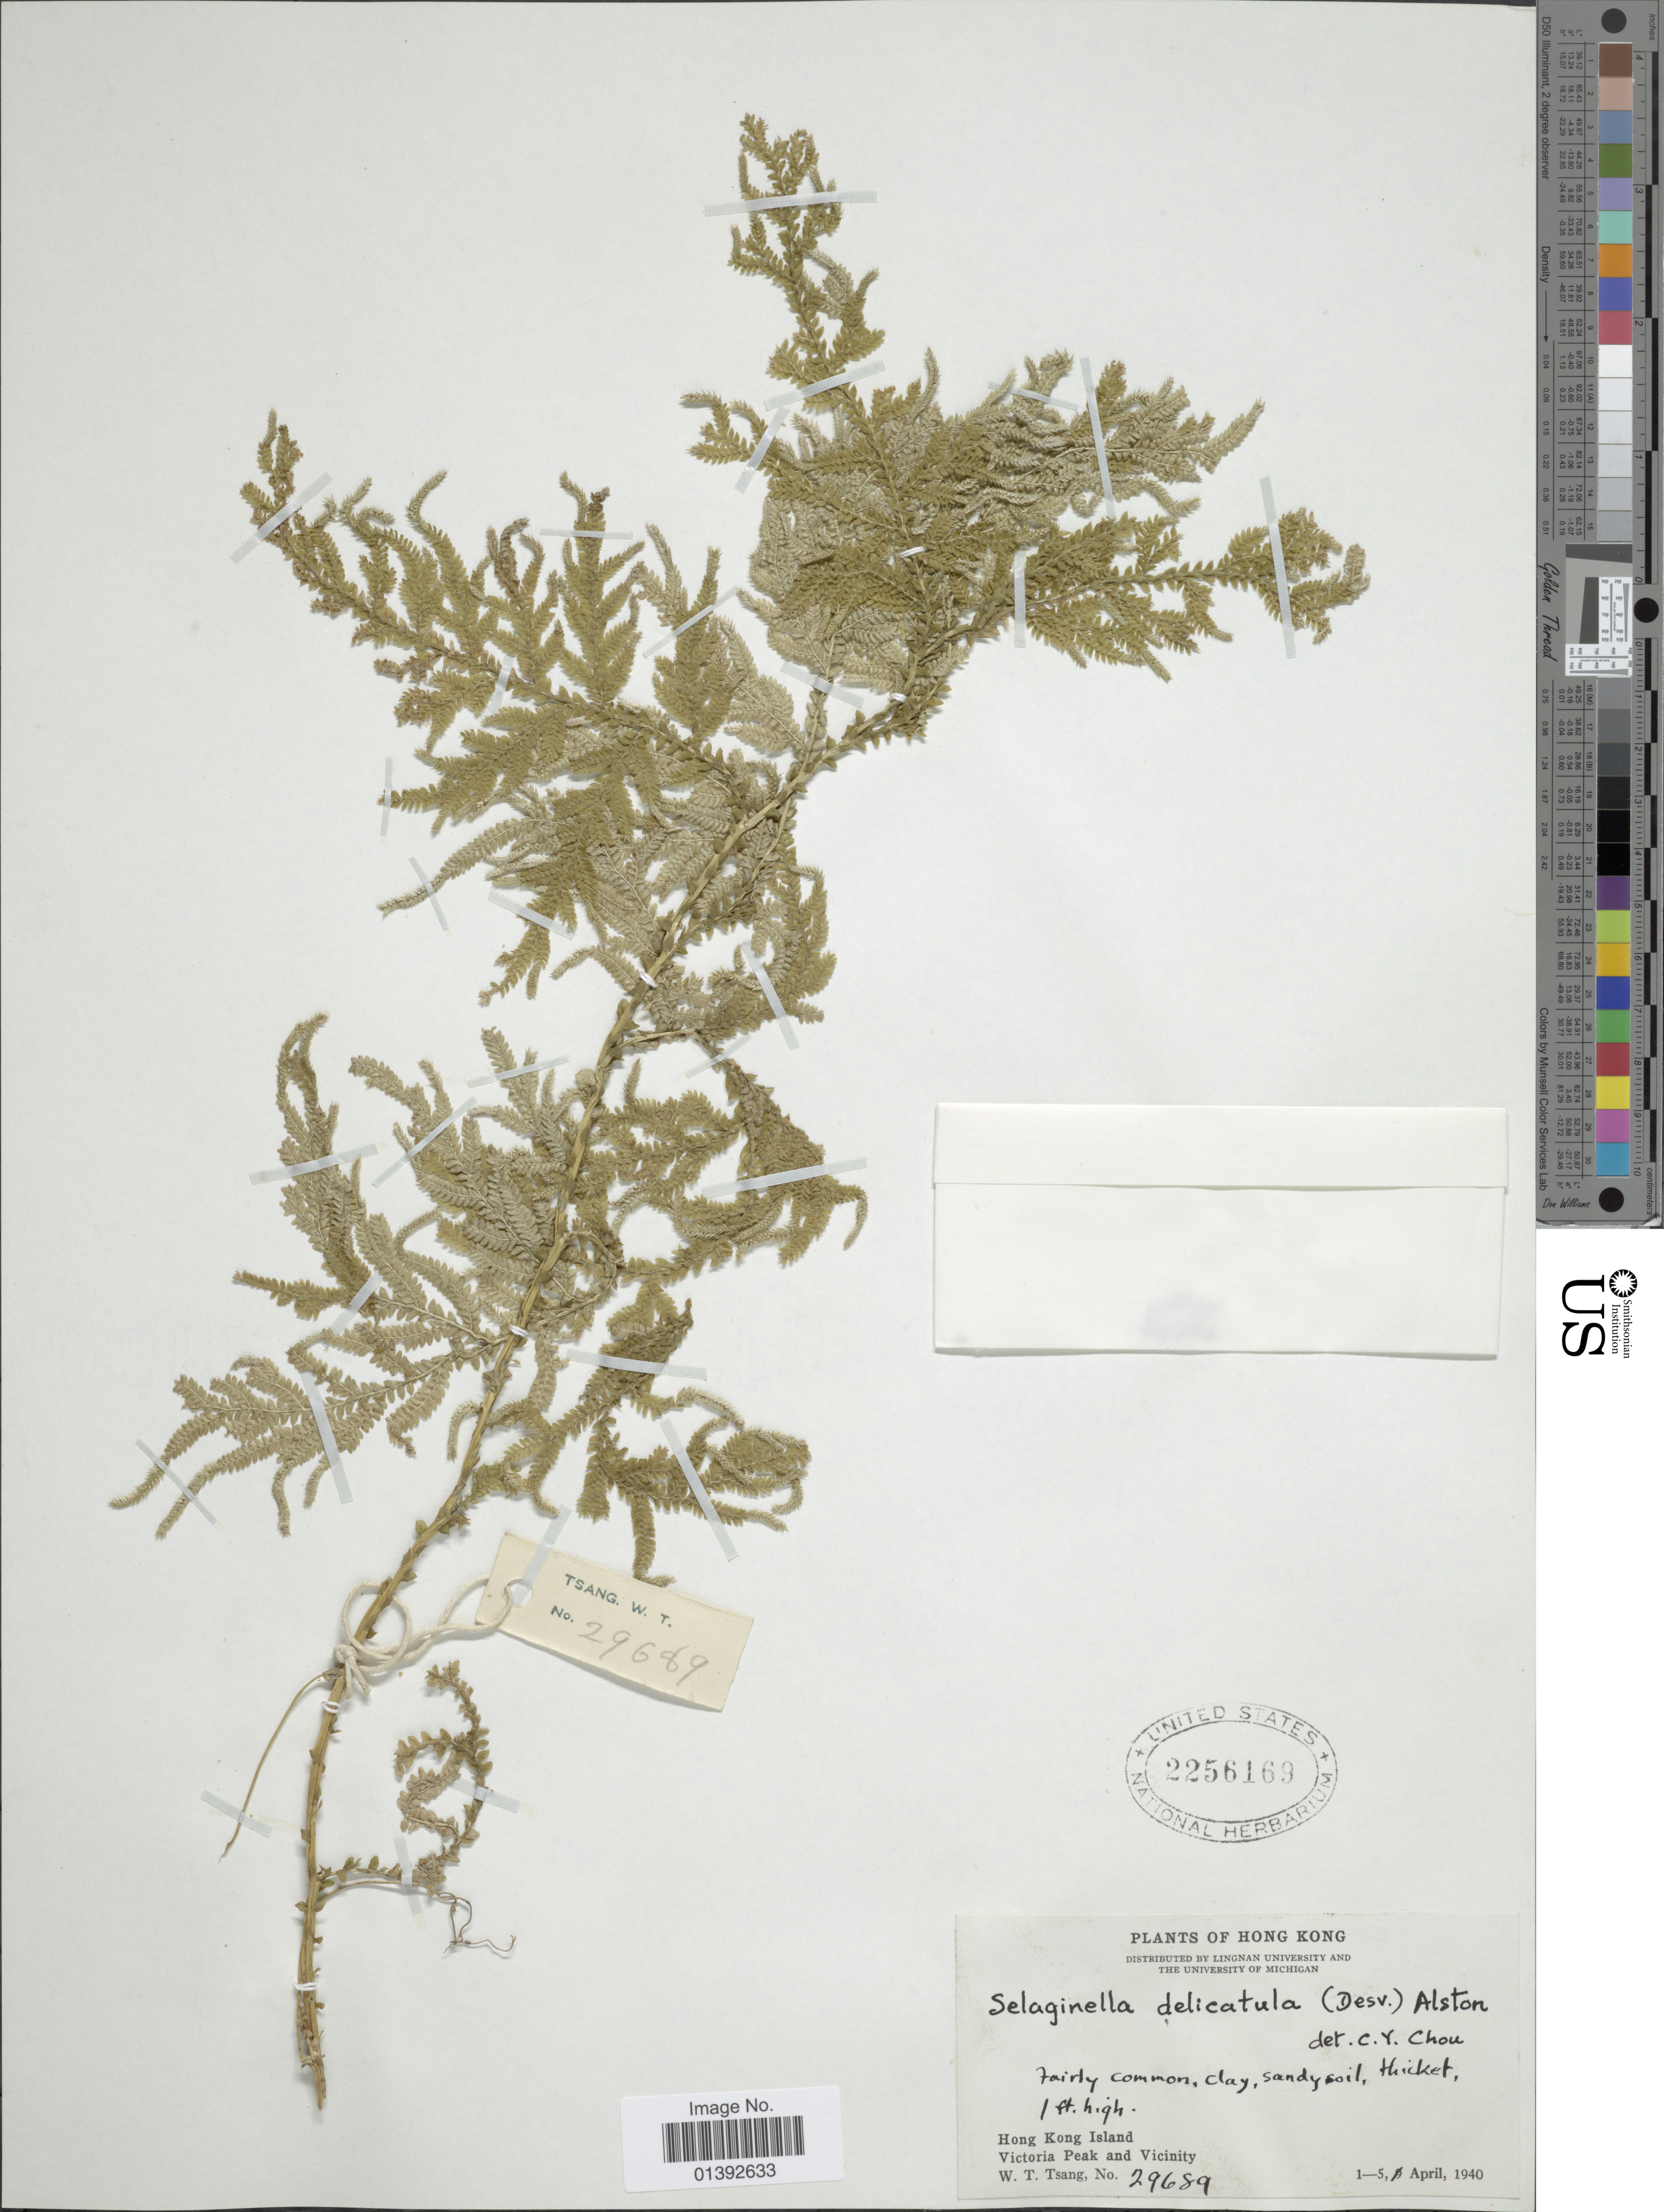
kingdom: Plantae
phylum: Tracheophyta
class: Lycopodiopsida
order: Selaginellales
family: Selaginellaceae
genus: Selaginella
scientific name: Selaginella delicatula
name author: (Desv.) Alston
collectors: W. T. Tsang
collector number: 29689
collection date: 1940-04-01/1940-04-05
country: China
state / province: Hong Kong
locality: Hong Kong Island, Victoria Peak and Vicinity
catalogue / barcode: US 2256169